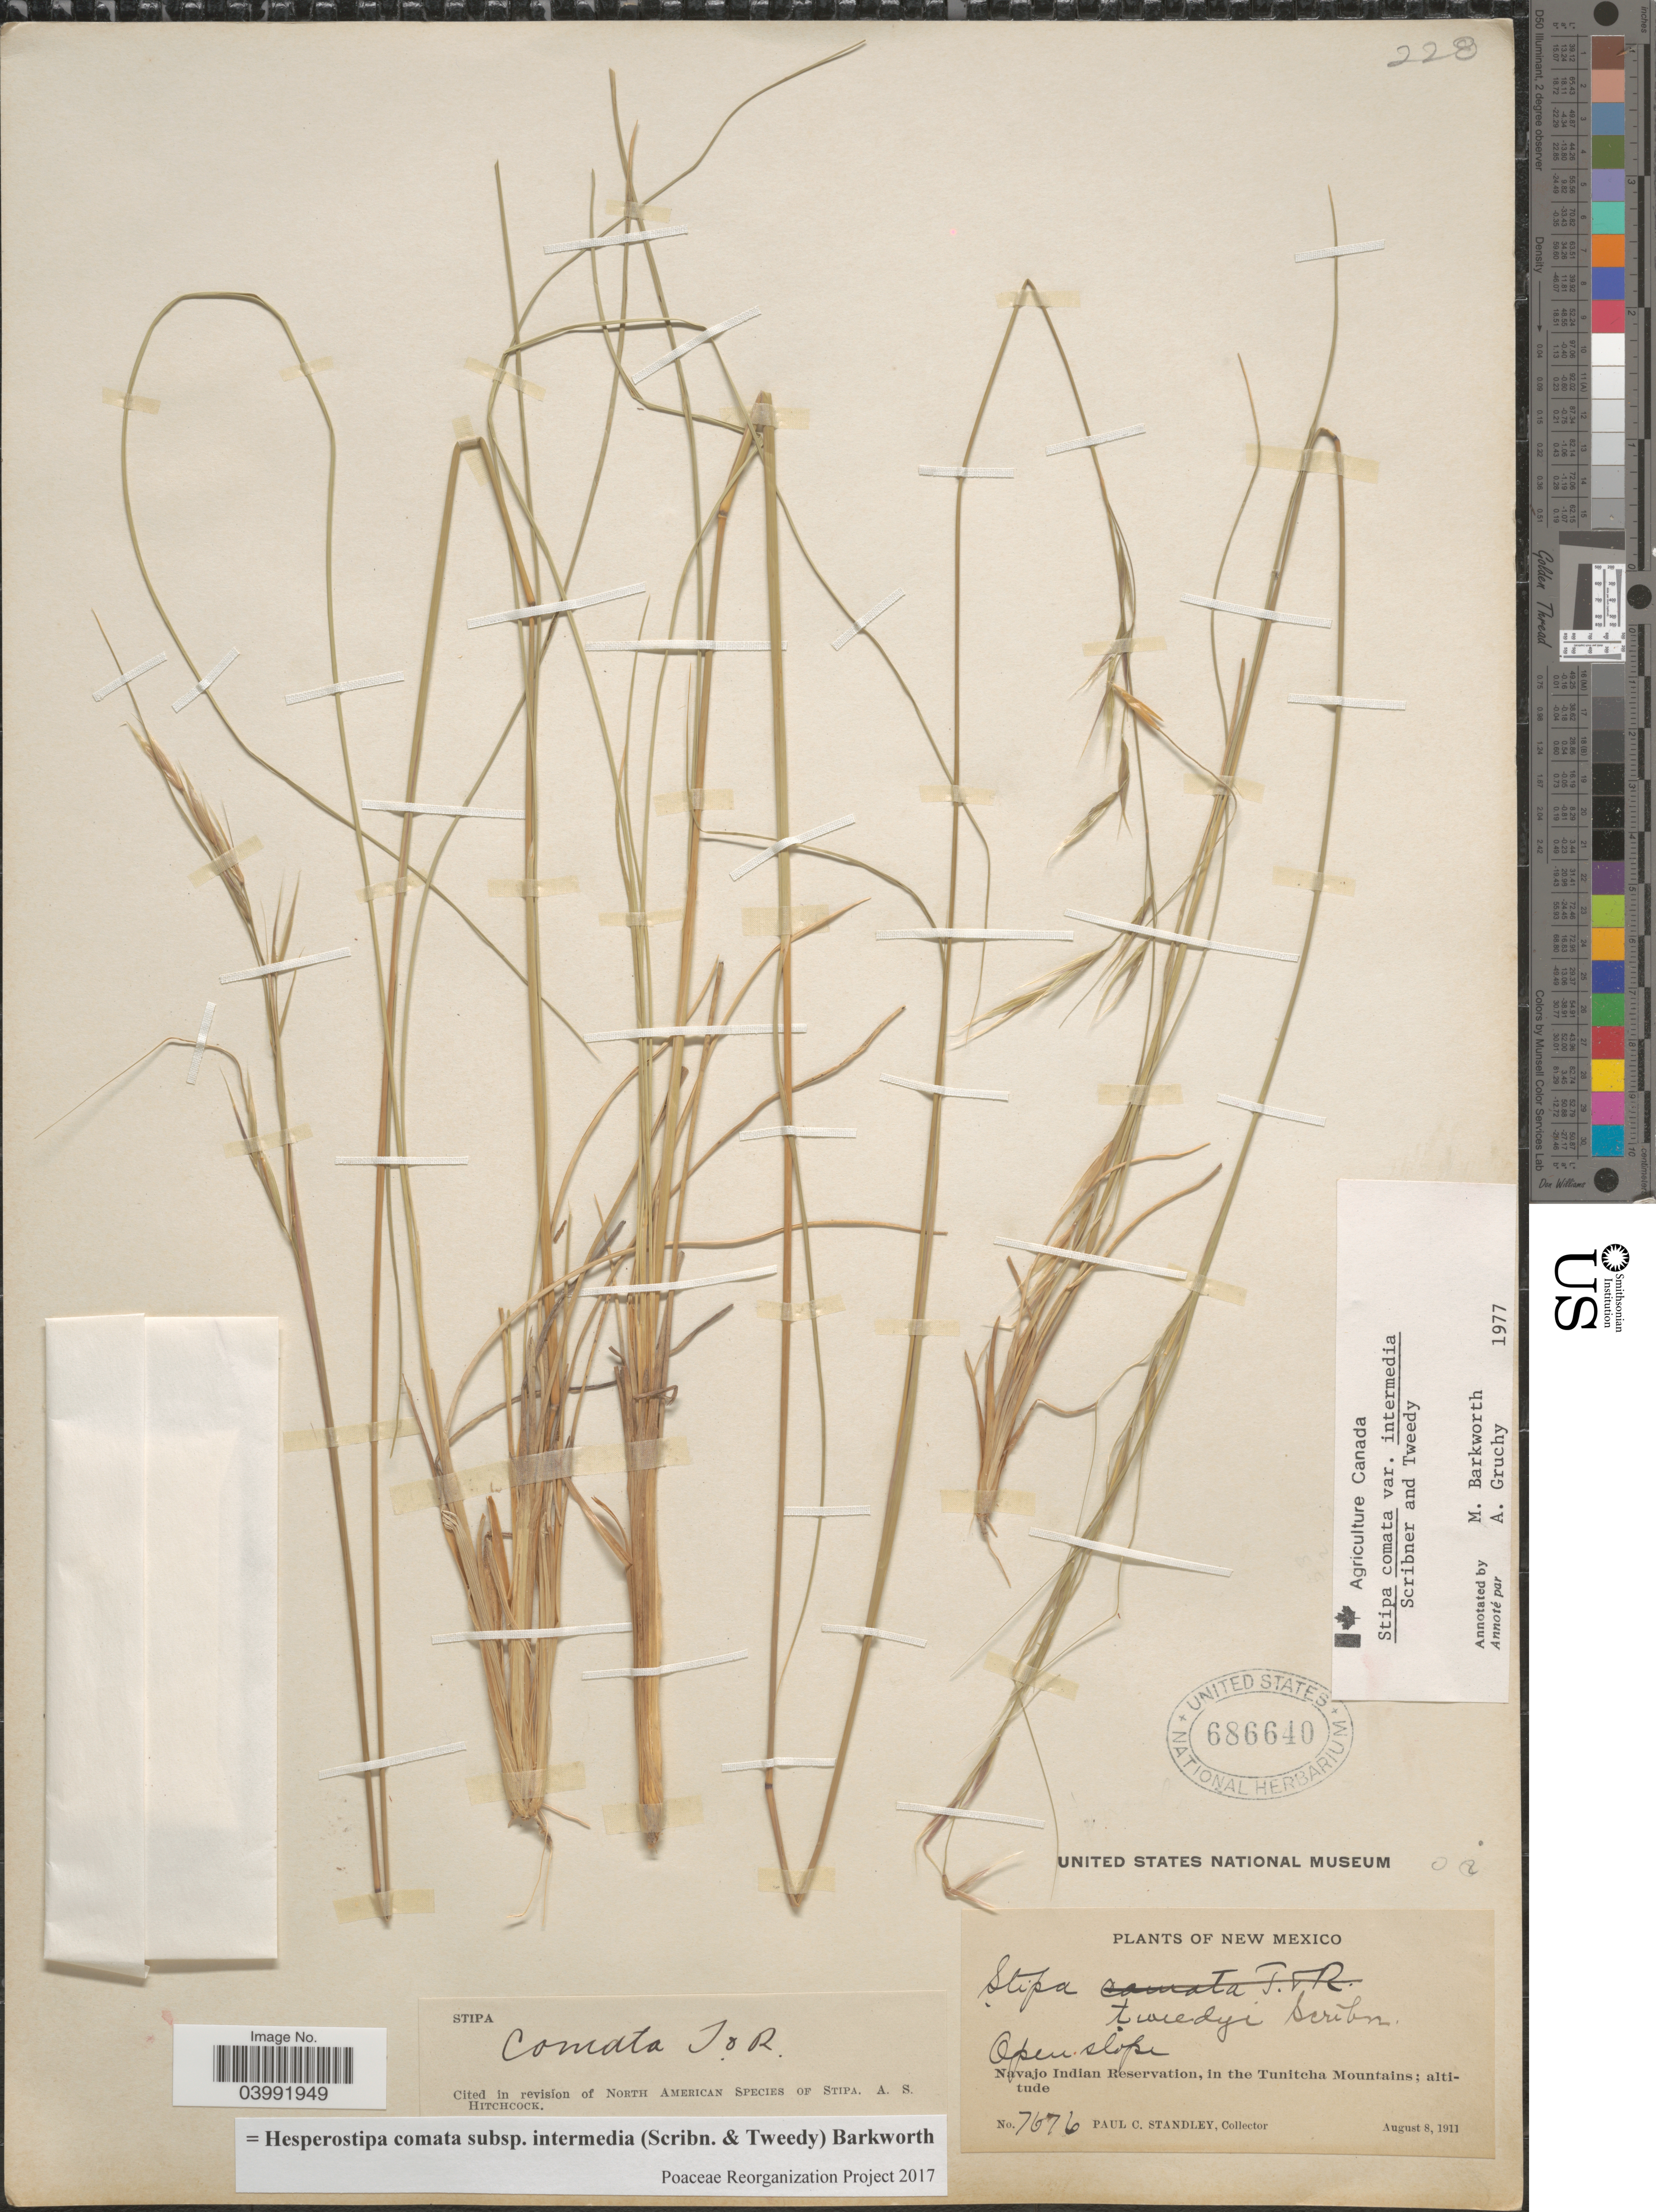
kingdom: Plantae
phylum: Tracheophyta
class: Liliopsida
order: Poales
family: Poaceae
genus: Hesperostipa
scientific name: Hesperostipa comata subsp. intermedia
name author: (Scribn. & Tweedy) Barkworth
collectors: P. C. Standley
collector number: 7676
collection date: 1911-08-08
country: United States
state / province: New Mexico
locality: Navajo Indian Reservation, in the Tunitcha Mountains.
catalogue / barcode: US 686640